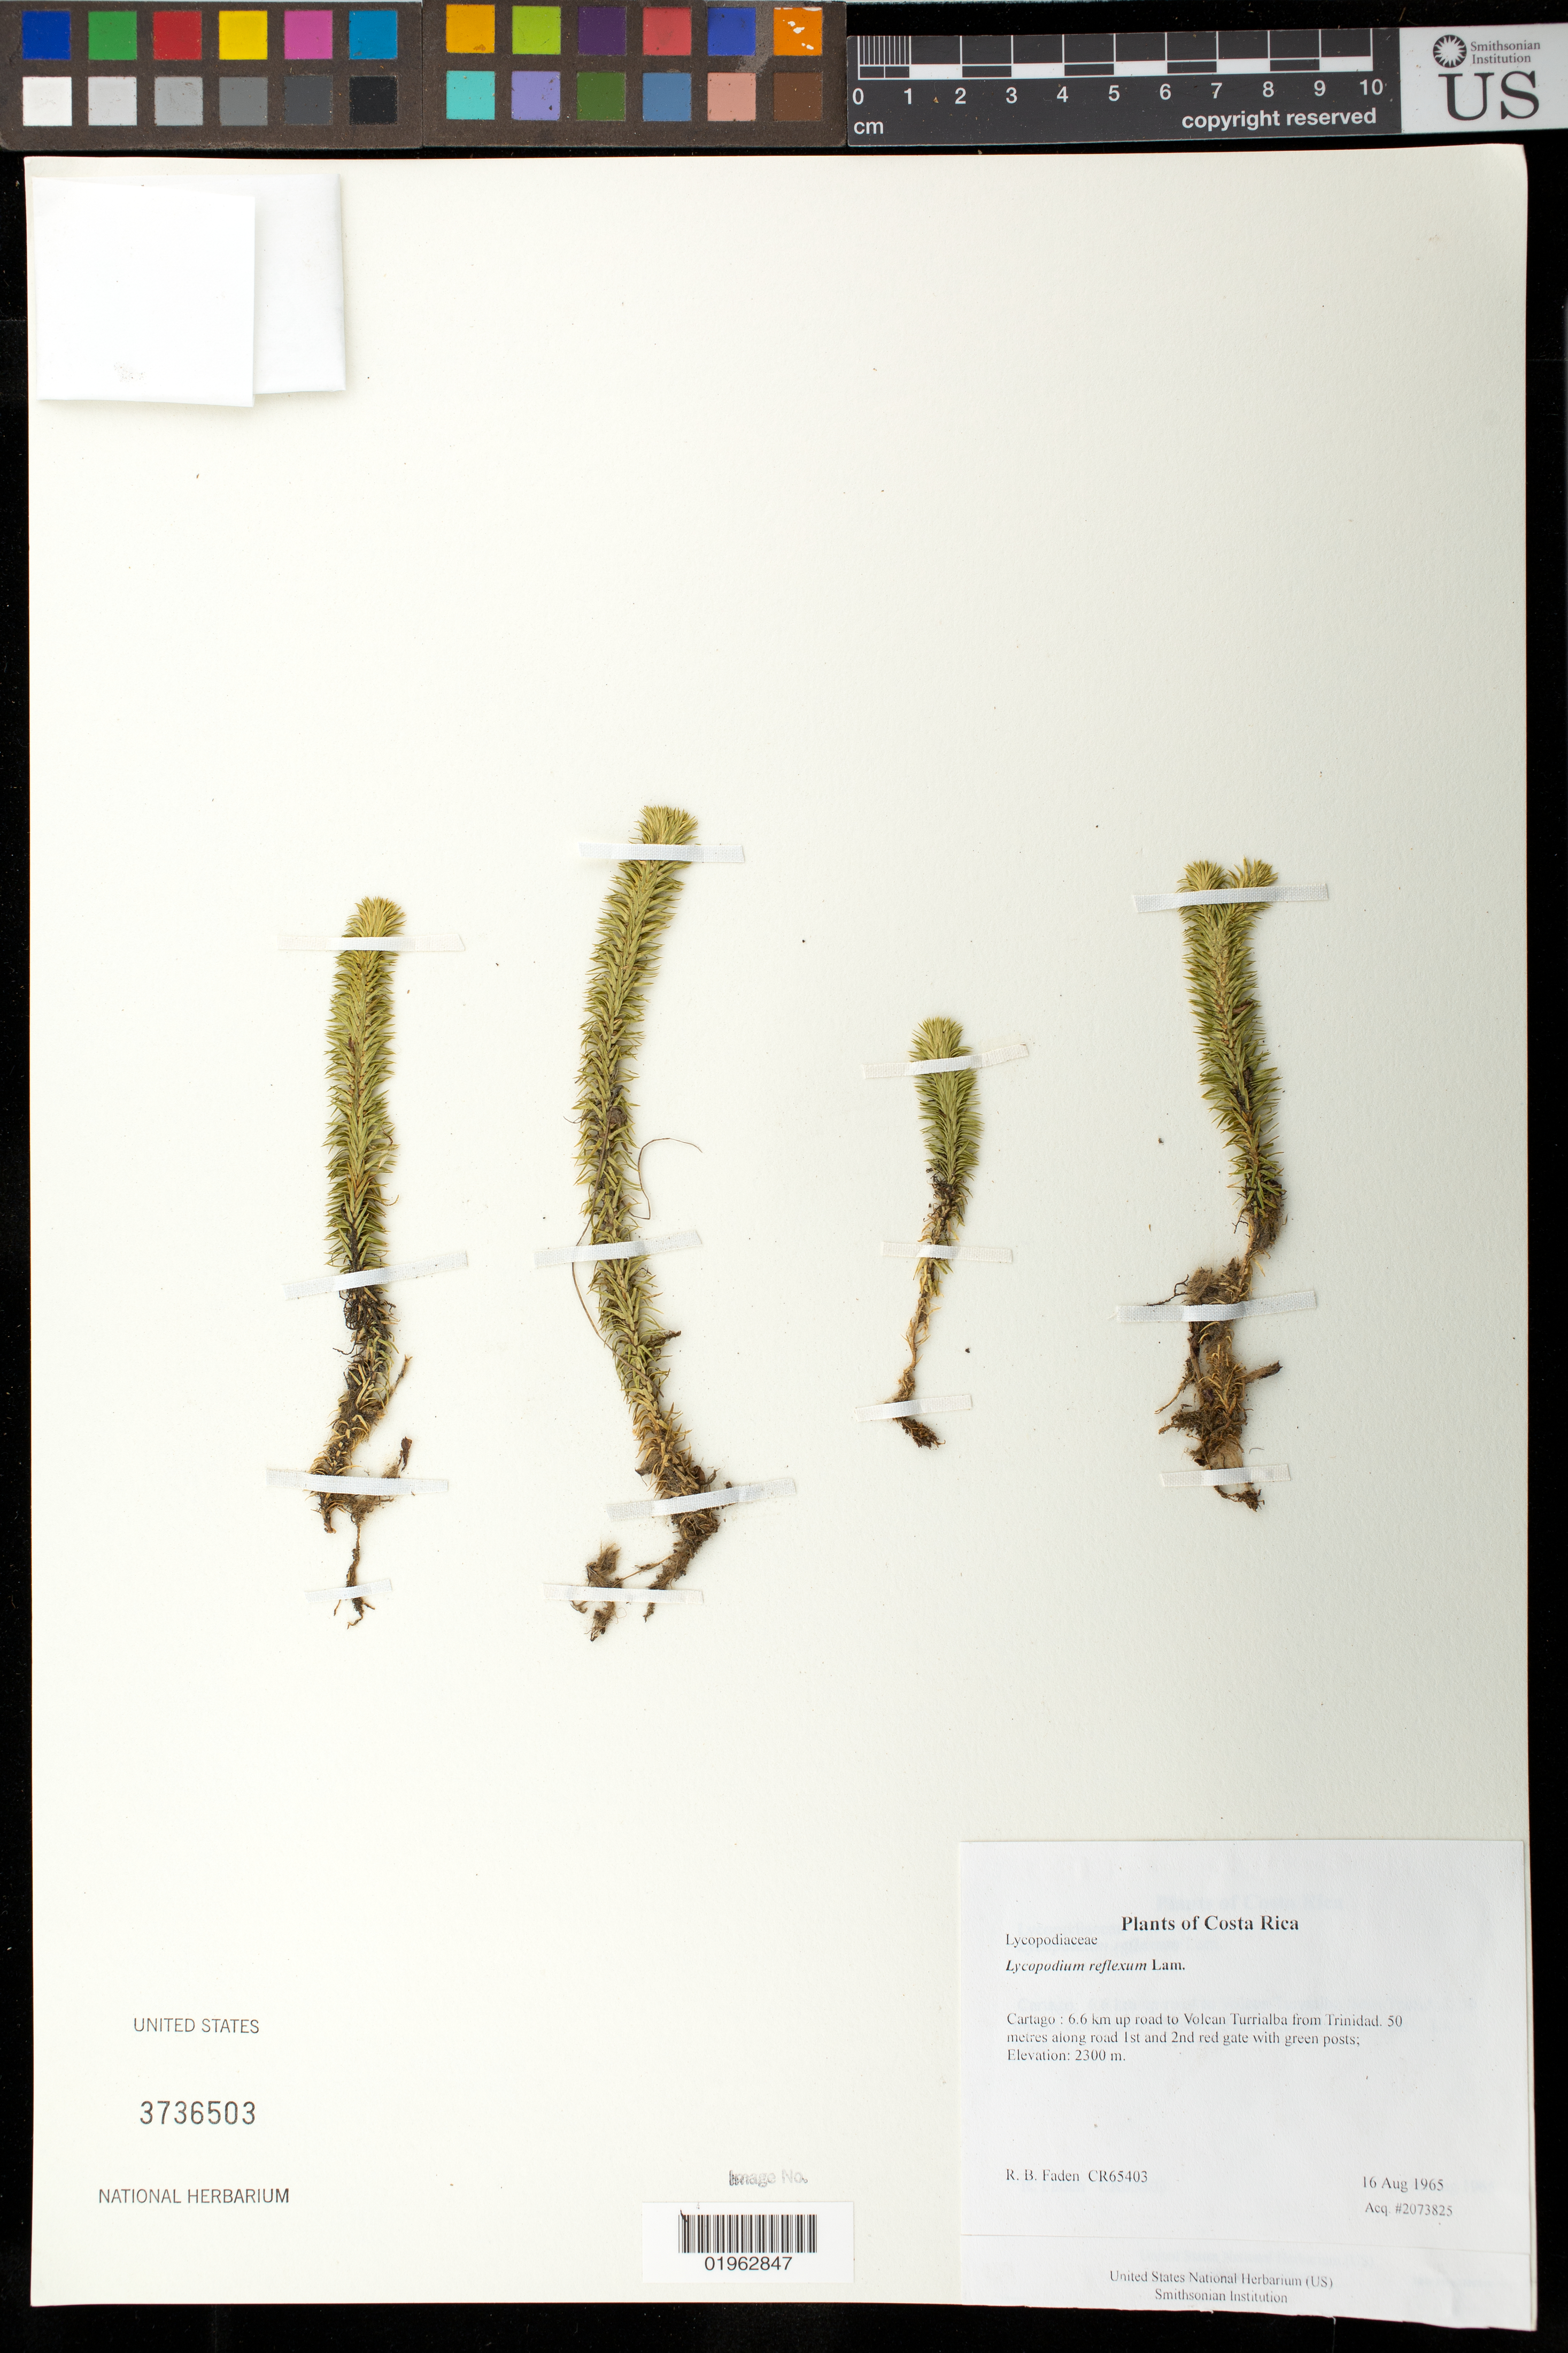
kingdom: Plantae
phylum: Tracheophyta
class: Lycopodiopsida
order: Lycopodiales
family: Lycopodiaceae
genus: Phlegmariurus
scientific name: Phlegmariurus reflexus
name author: (Lam.) B. Øllg.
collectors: R. B. Faden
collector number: CR65403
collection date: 1965-08-16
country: Costa Rica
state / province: Cartago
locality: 6.6 km up road to Volcan Turrialba from Trinidad. 50 metres along road 1st and 2nd red gate with green posts.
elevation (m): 2300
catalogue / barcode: US 3736503